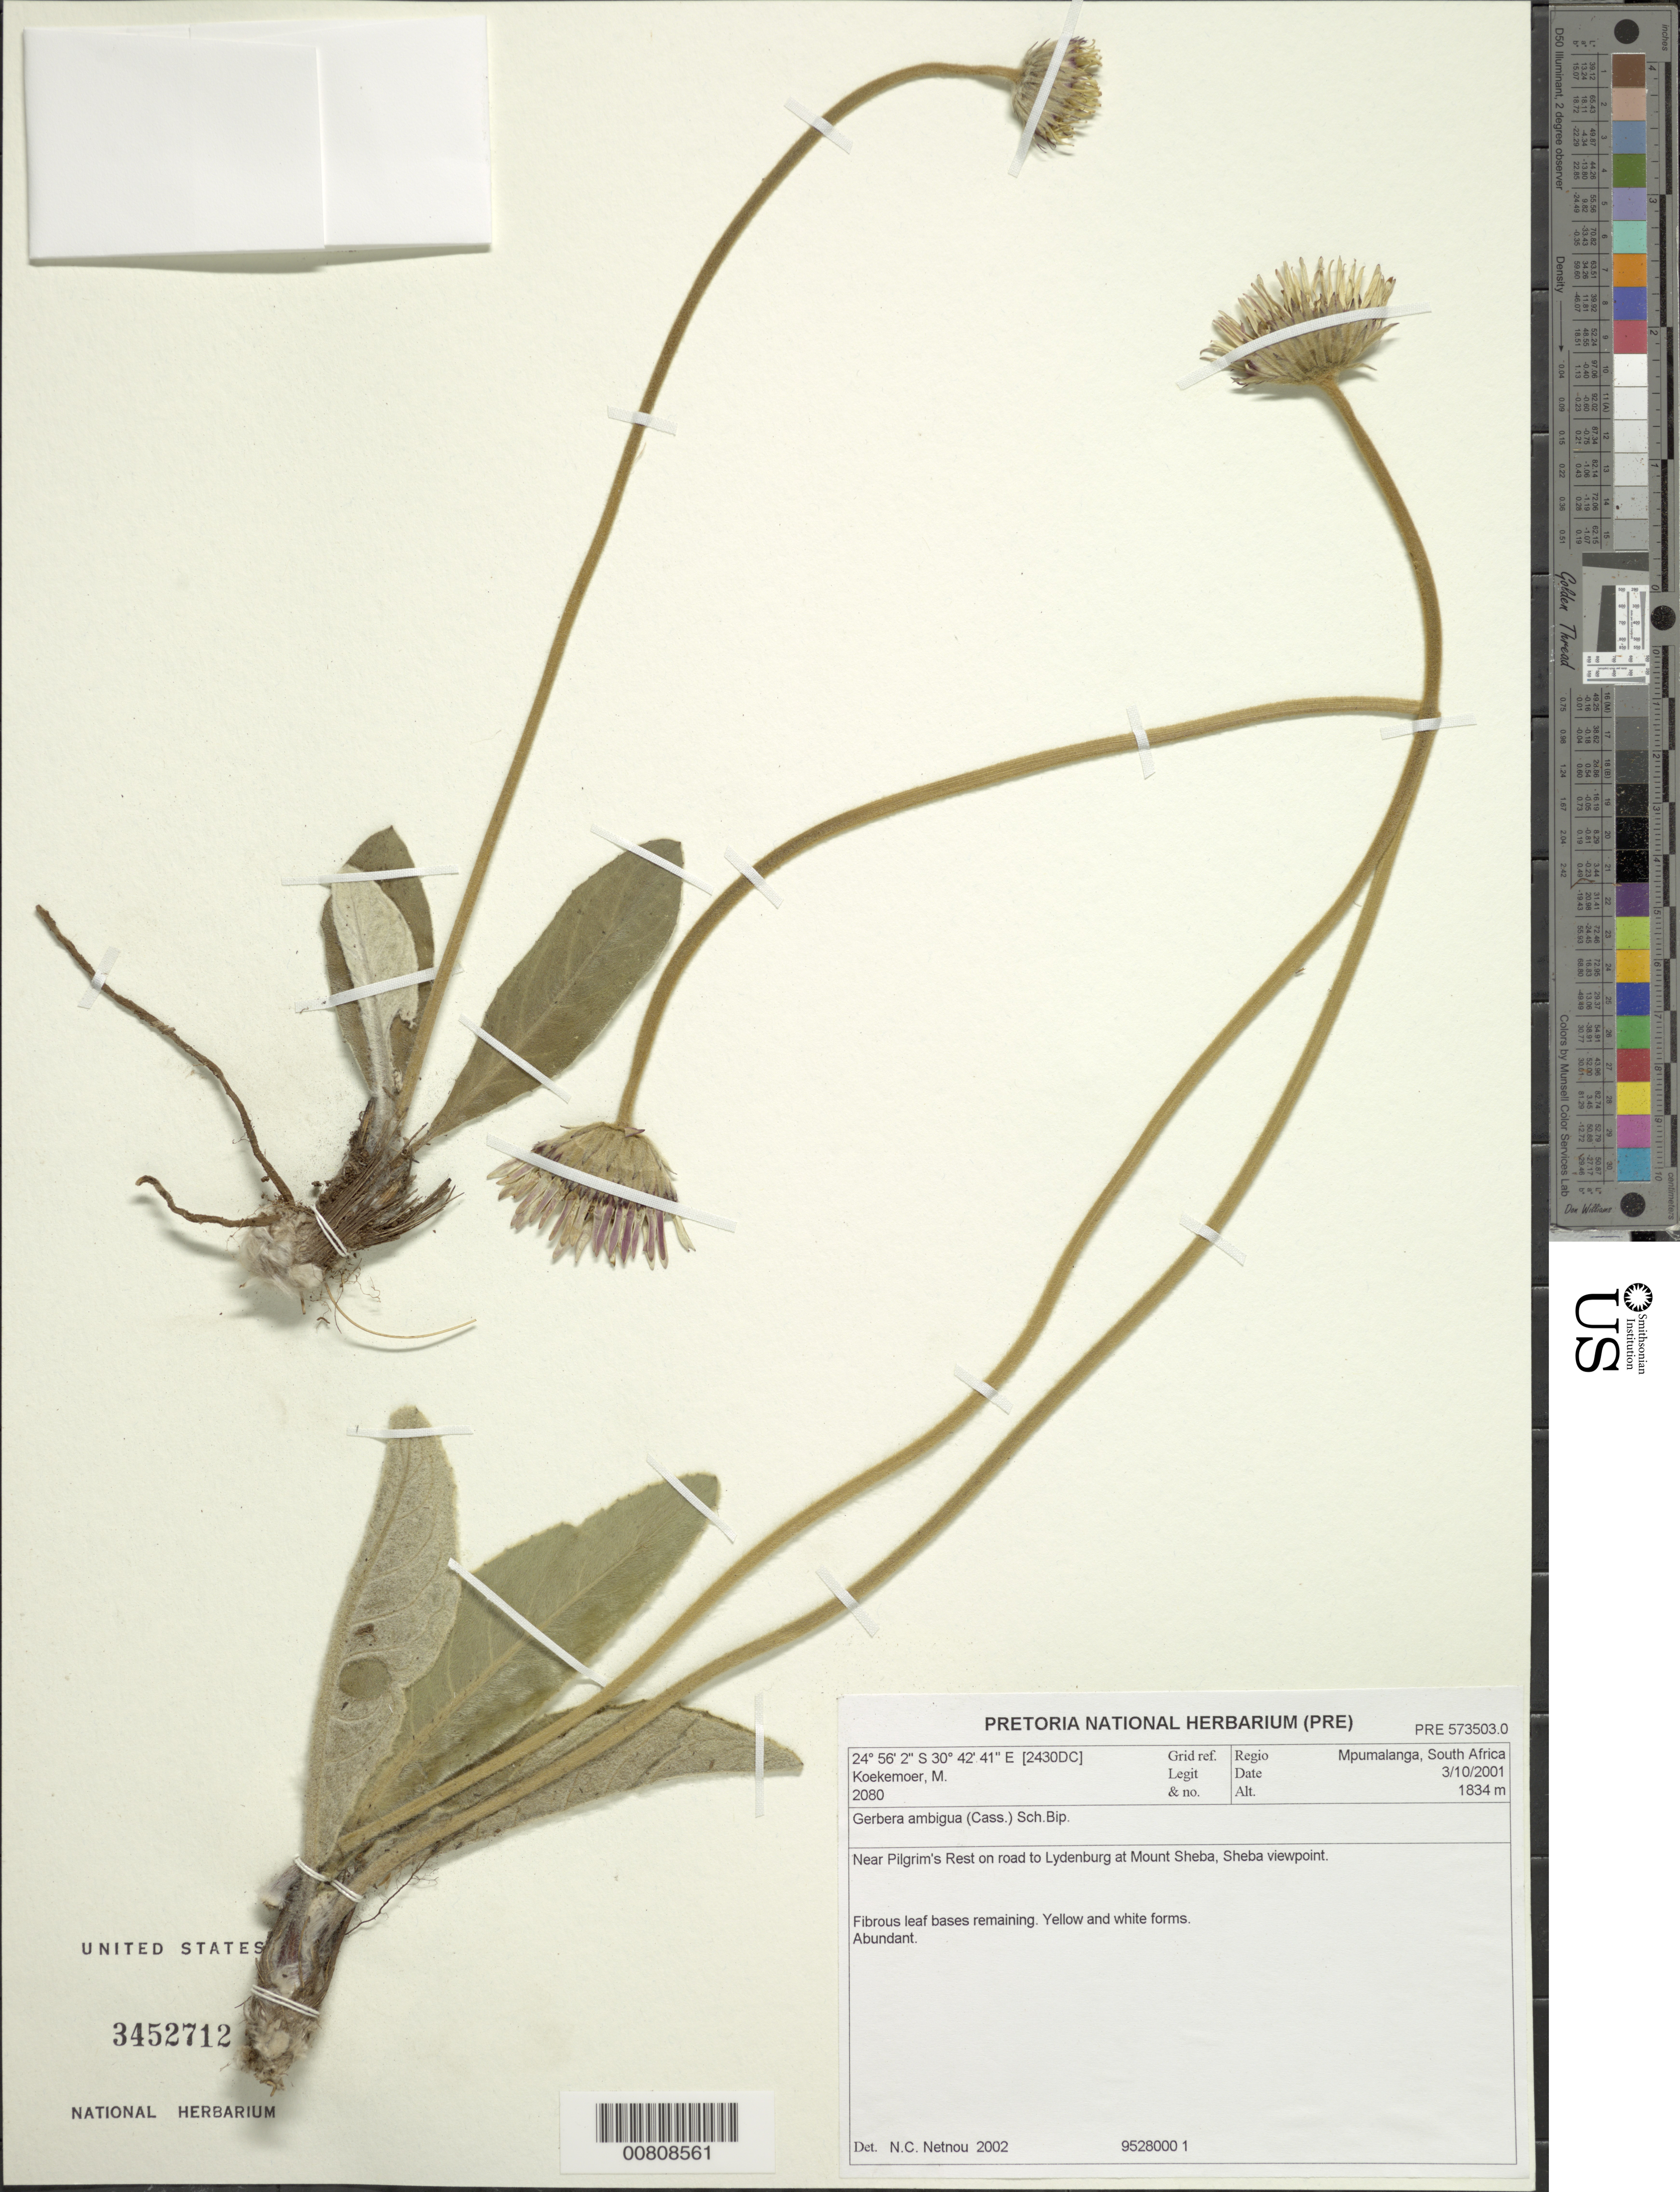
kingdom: Plantae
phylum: Tracheophyta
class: Magnoliopsida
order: Asterales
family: Asteraceae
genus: Gerbera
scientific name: Gerbera ambigua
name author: (Cass.) Sch. Bip.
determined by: Netnou, N. C.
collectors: M. Koekemoer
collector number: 2080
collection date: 2001-10-03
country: South Africa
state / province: Mpumalanga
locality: near Pilgrim's Rest on road to Lydenburg at Mount Sheba, Sheba viewpoint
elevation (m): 1834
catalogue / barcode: US 3452712